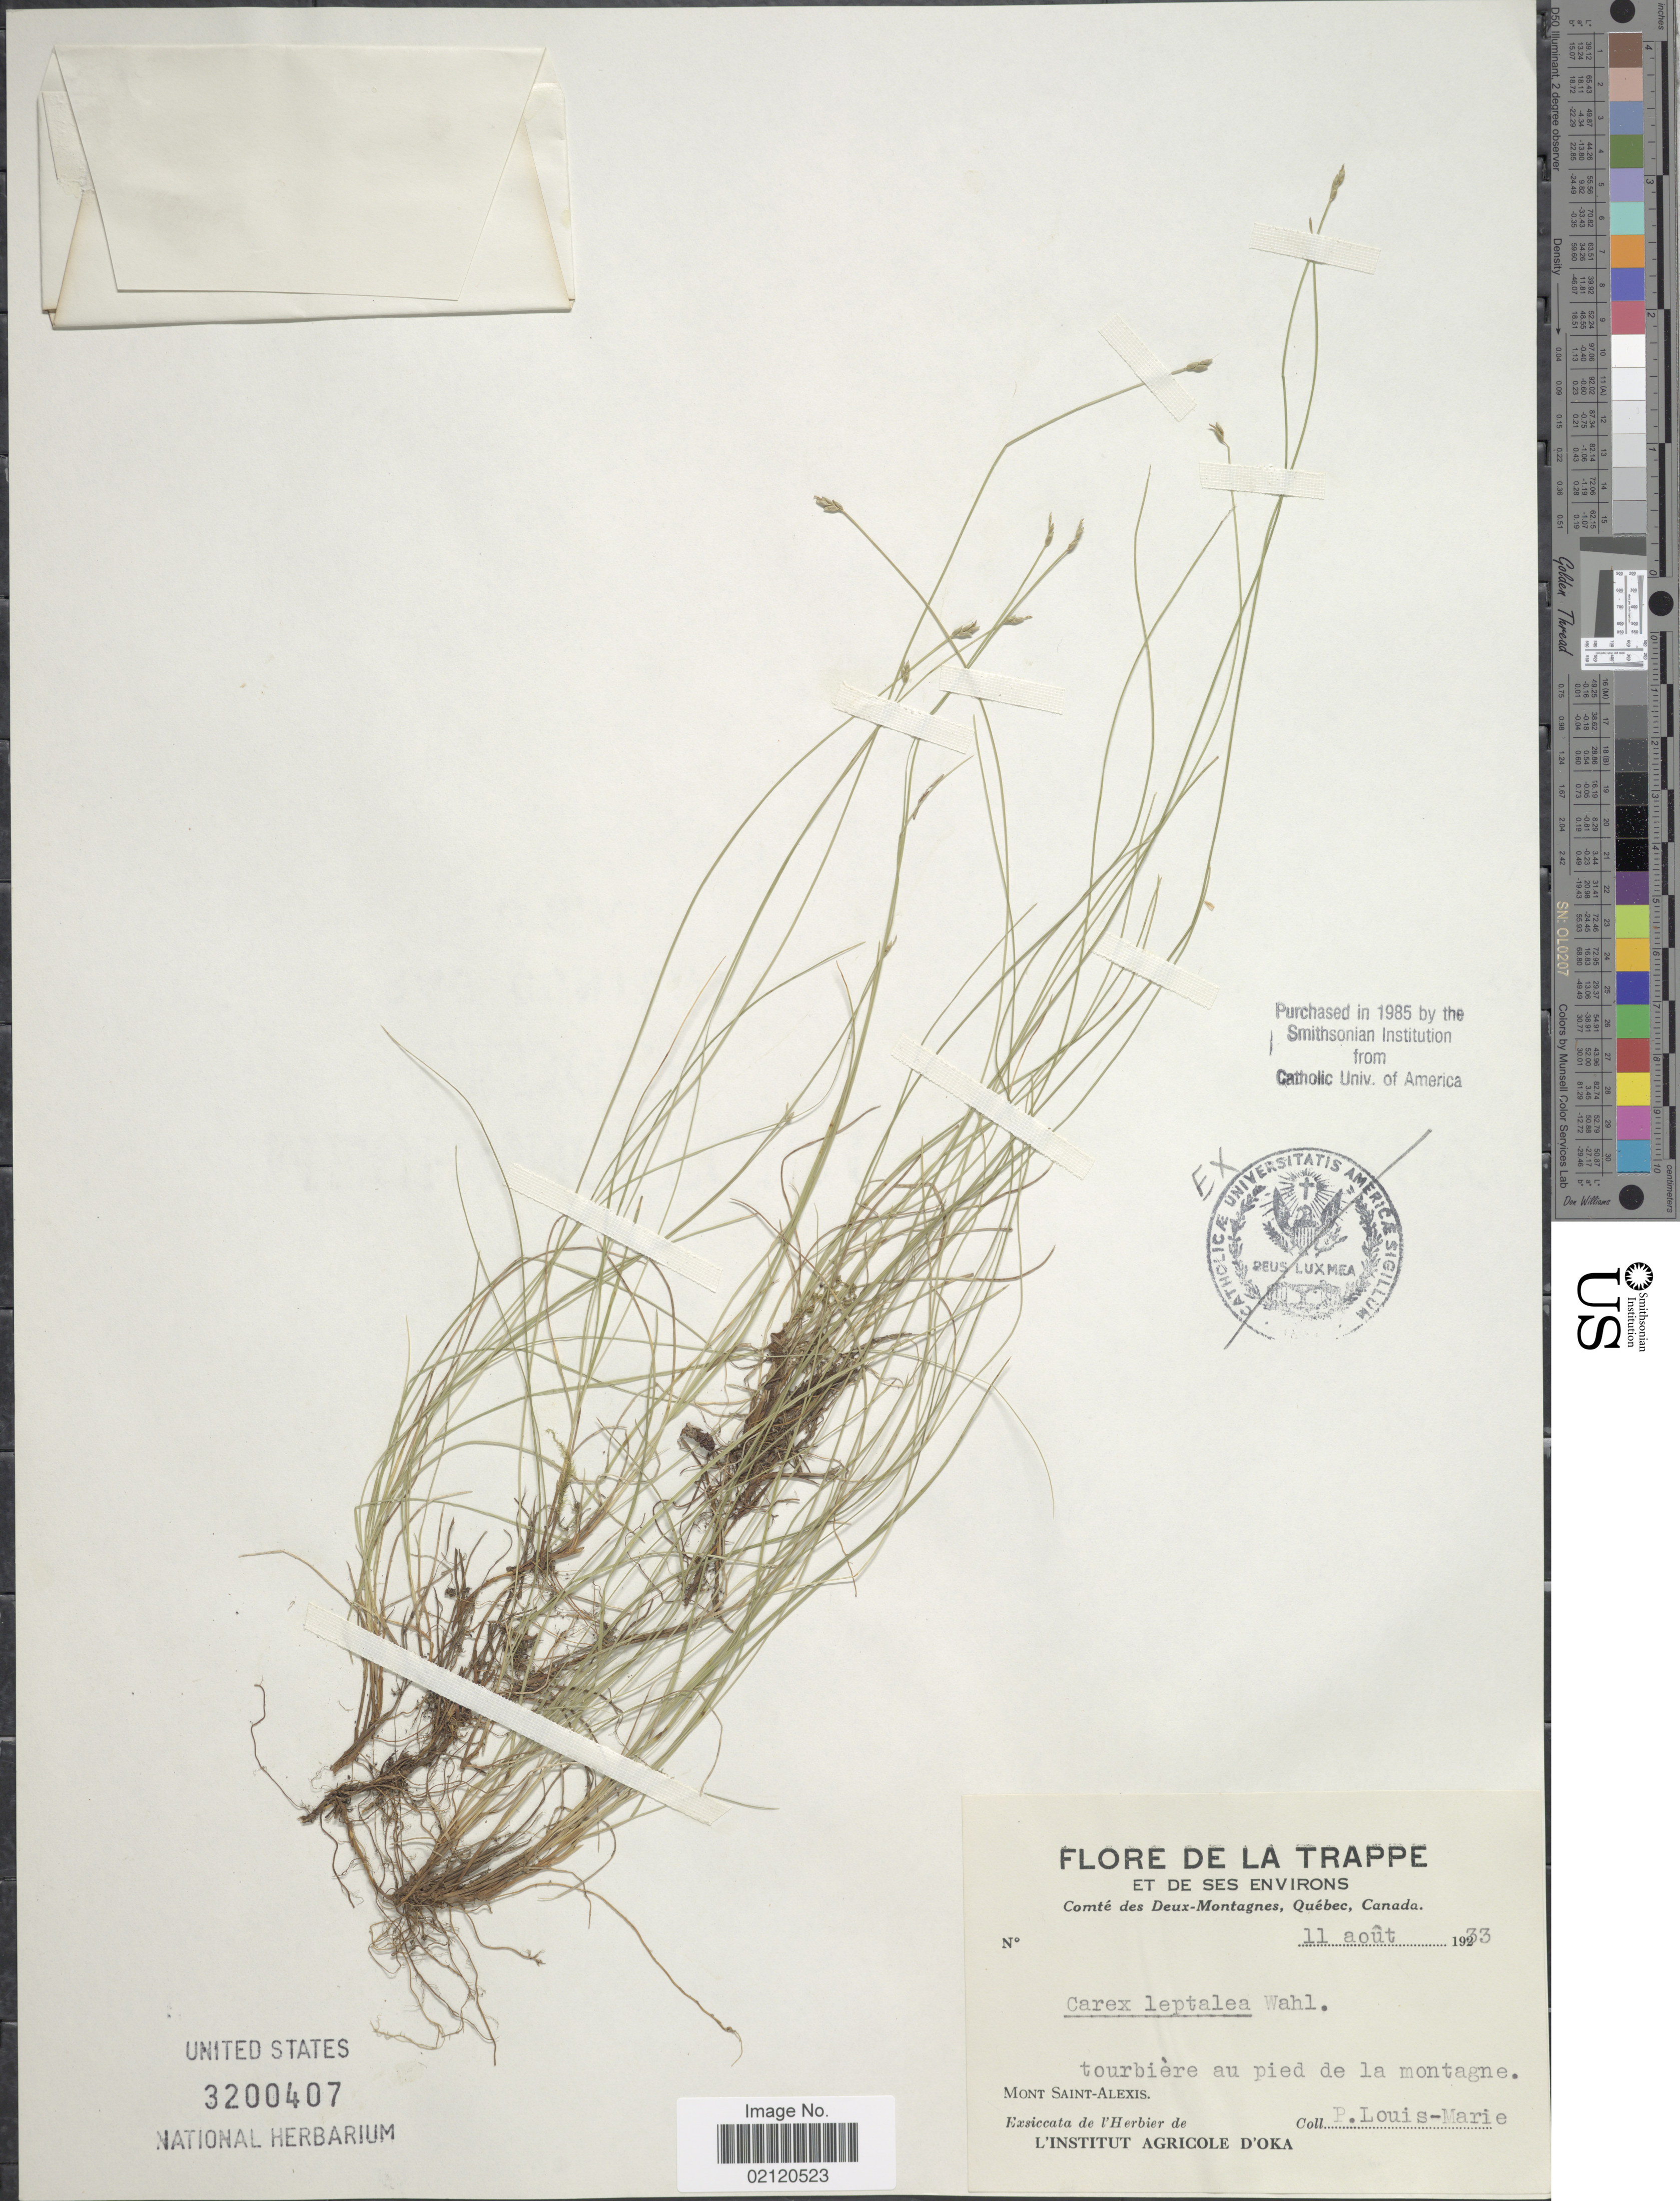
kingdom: Plantae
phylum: Tracheophyta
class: Liliopsida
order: Poales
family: Cyperaceae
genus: Carex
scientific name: Carex leptalea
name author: Wahlenb.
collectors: L.-M. LaLonde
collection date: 1933-08-11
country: Canada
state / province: Quebec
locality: De La Trappe, et de ses environs, Comte des Deux-Montagnes, tourbiere au pied de la montagne, Mont Saint-Alexis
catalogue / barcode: US 3200407